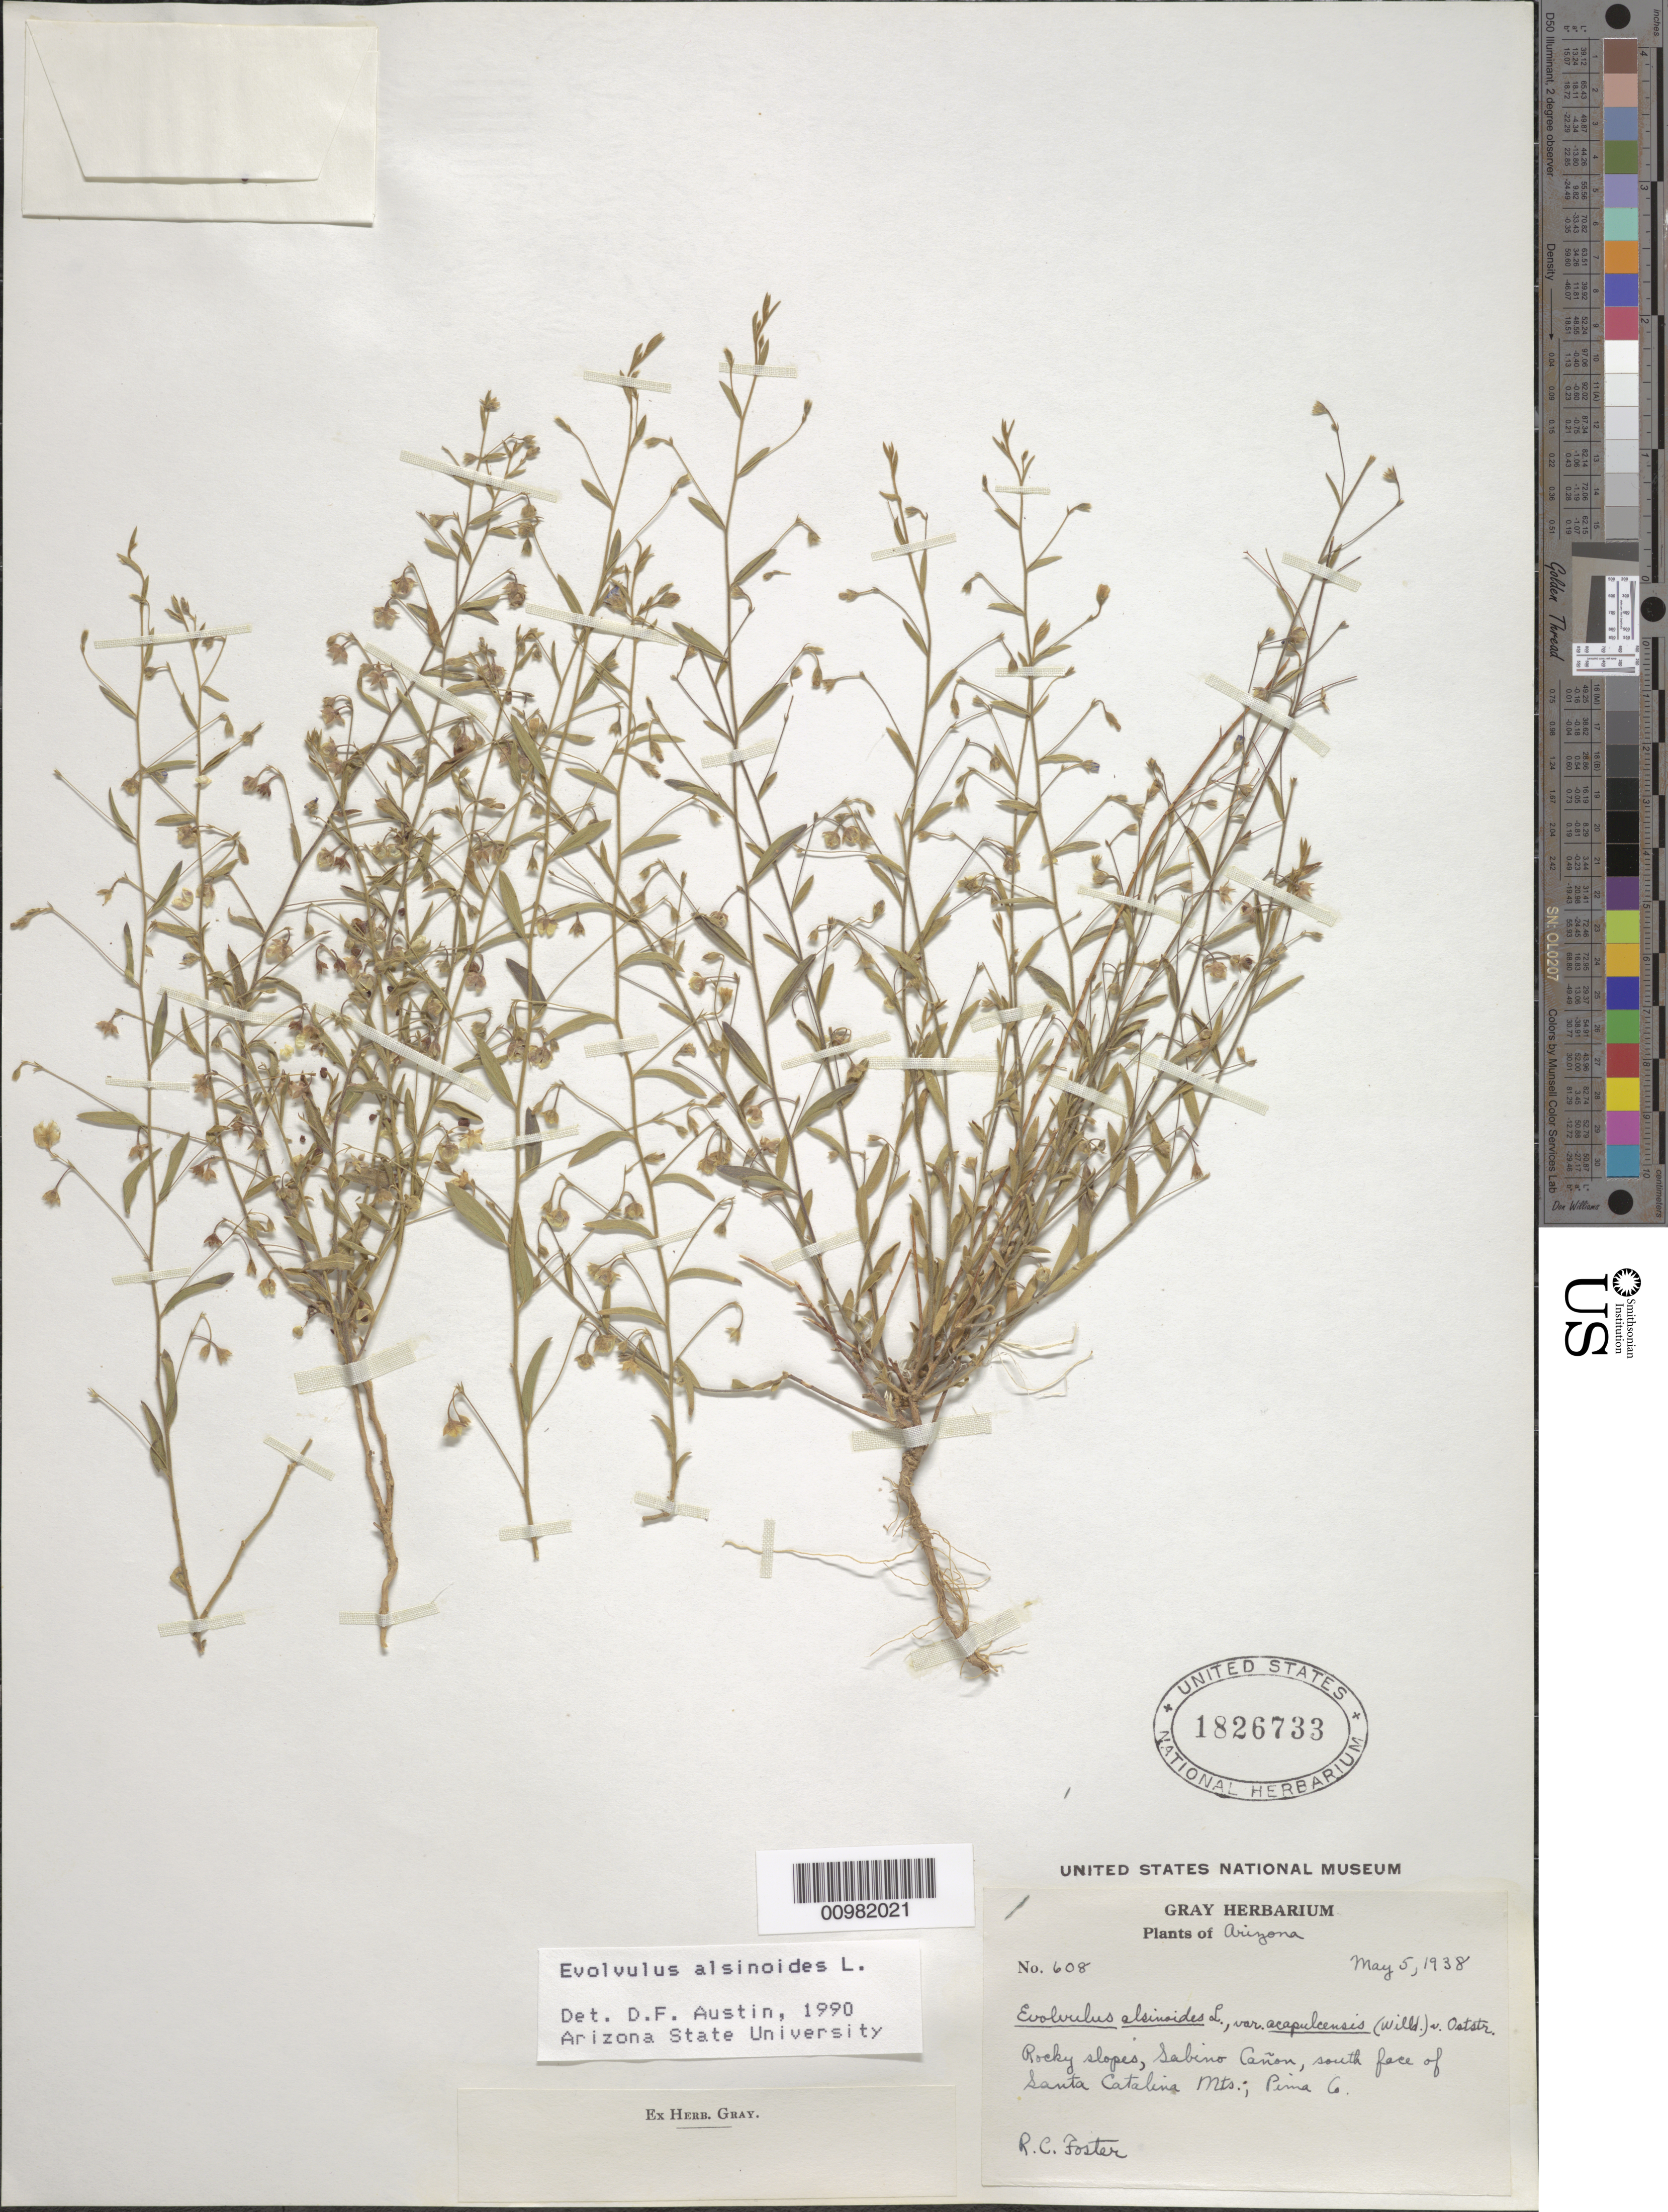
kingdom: Plantae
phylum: Tracheophyta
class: Magnoliopsida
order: Solanales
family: Convolvulaceae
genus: Evolvulus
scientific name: Evolvulus alsinoides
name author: (L.) L.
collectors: R. C. Foster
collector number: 608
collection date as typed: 05 May 1938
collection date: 1938-05-05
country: United States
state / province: Arizona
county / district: Pima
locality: south face of Santa Catalina Mts.; Sabino Canyon; rocky slopes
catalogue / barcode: US 1826733